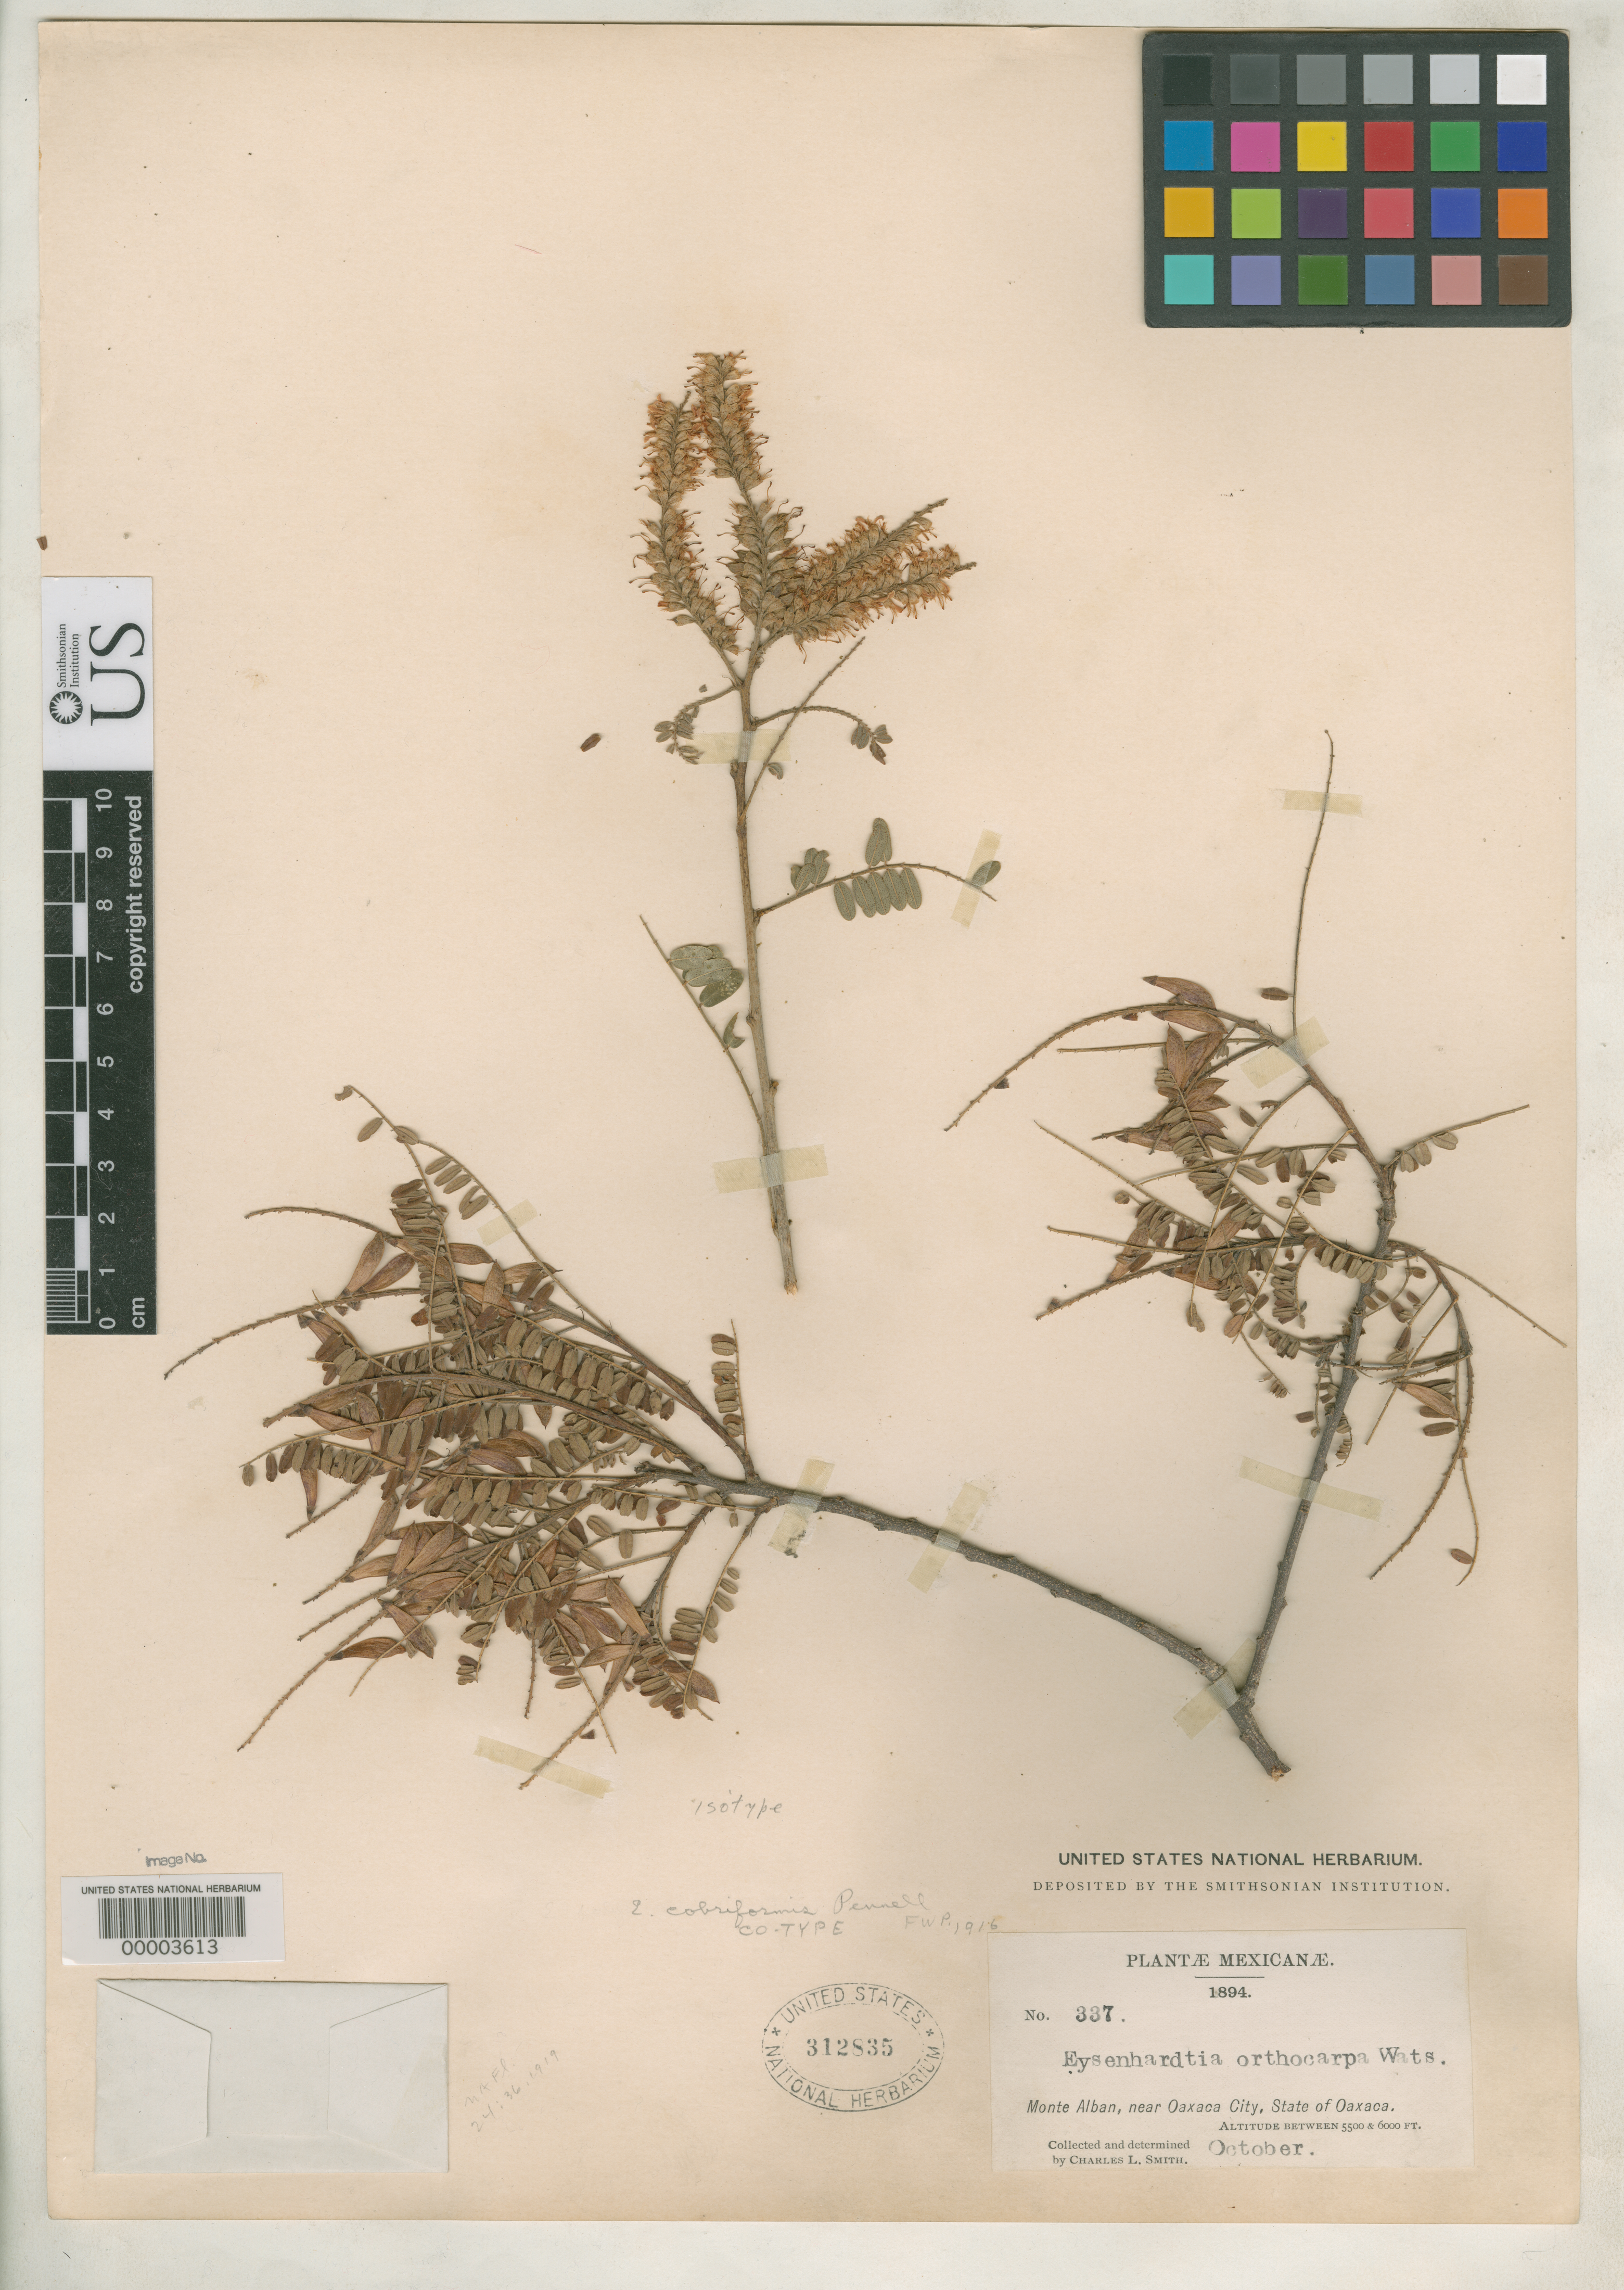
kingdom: Plantae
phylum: Tracheophyta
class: Magnoliopsida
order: Fabales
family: Fabaceae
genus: Eysenhardtia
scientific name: Eysenhardtia cobriformis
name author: Pennell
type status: Isolectotype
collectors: C. L. Smith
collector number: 337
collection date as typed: Oct 1894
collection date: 1894-10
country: Mexico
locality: E of Monserrat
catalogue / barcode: US 312835